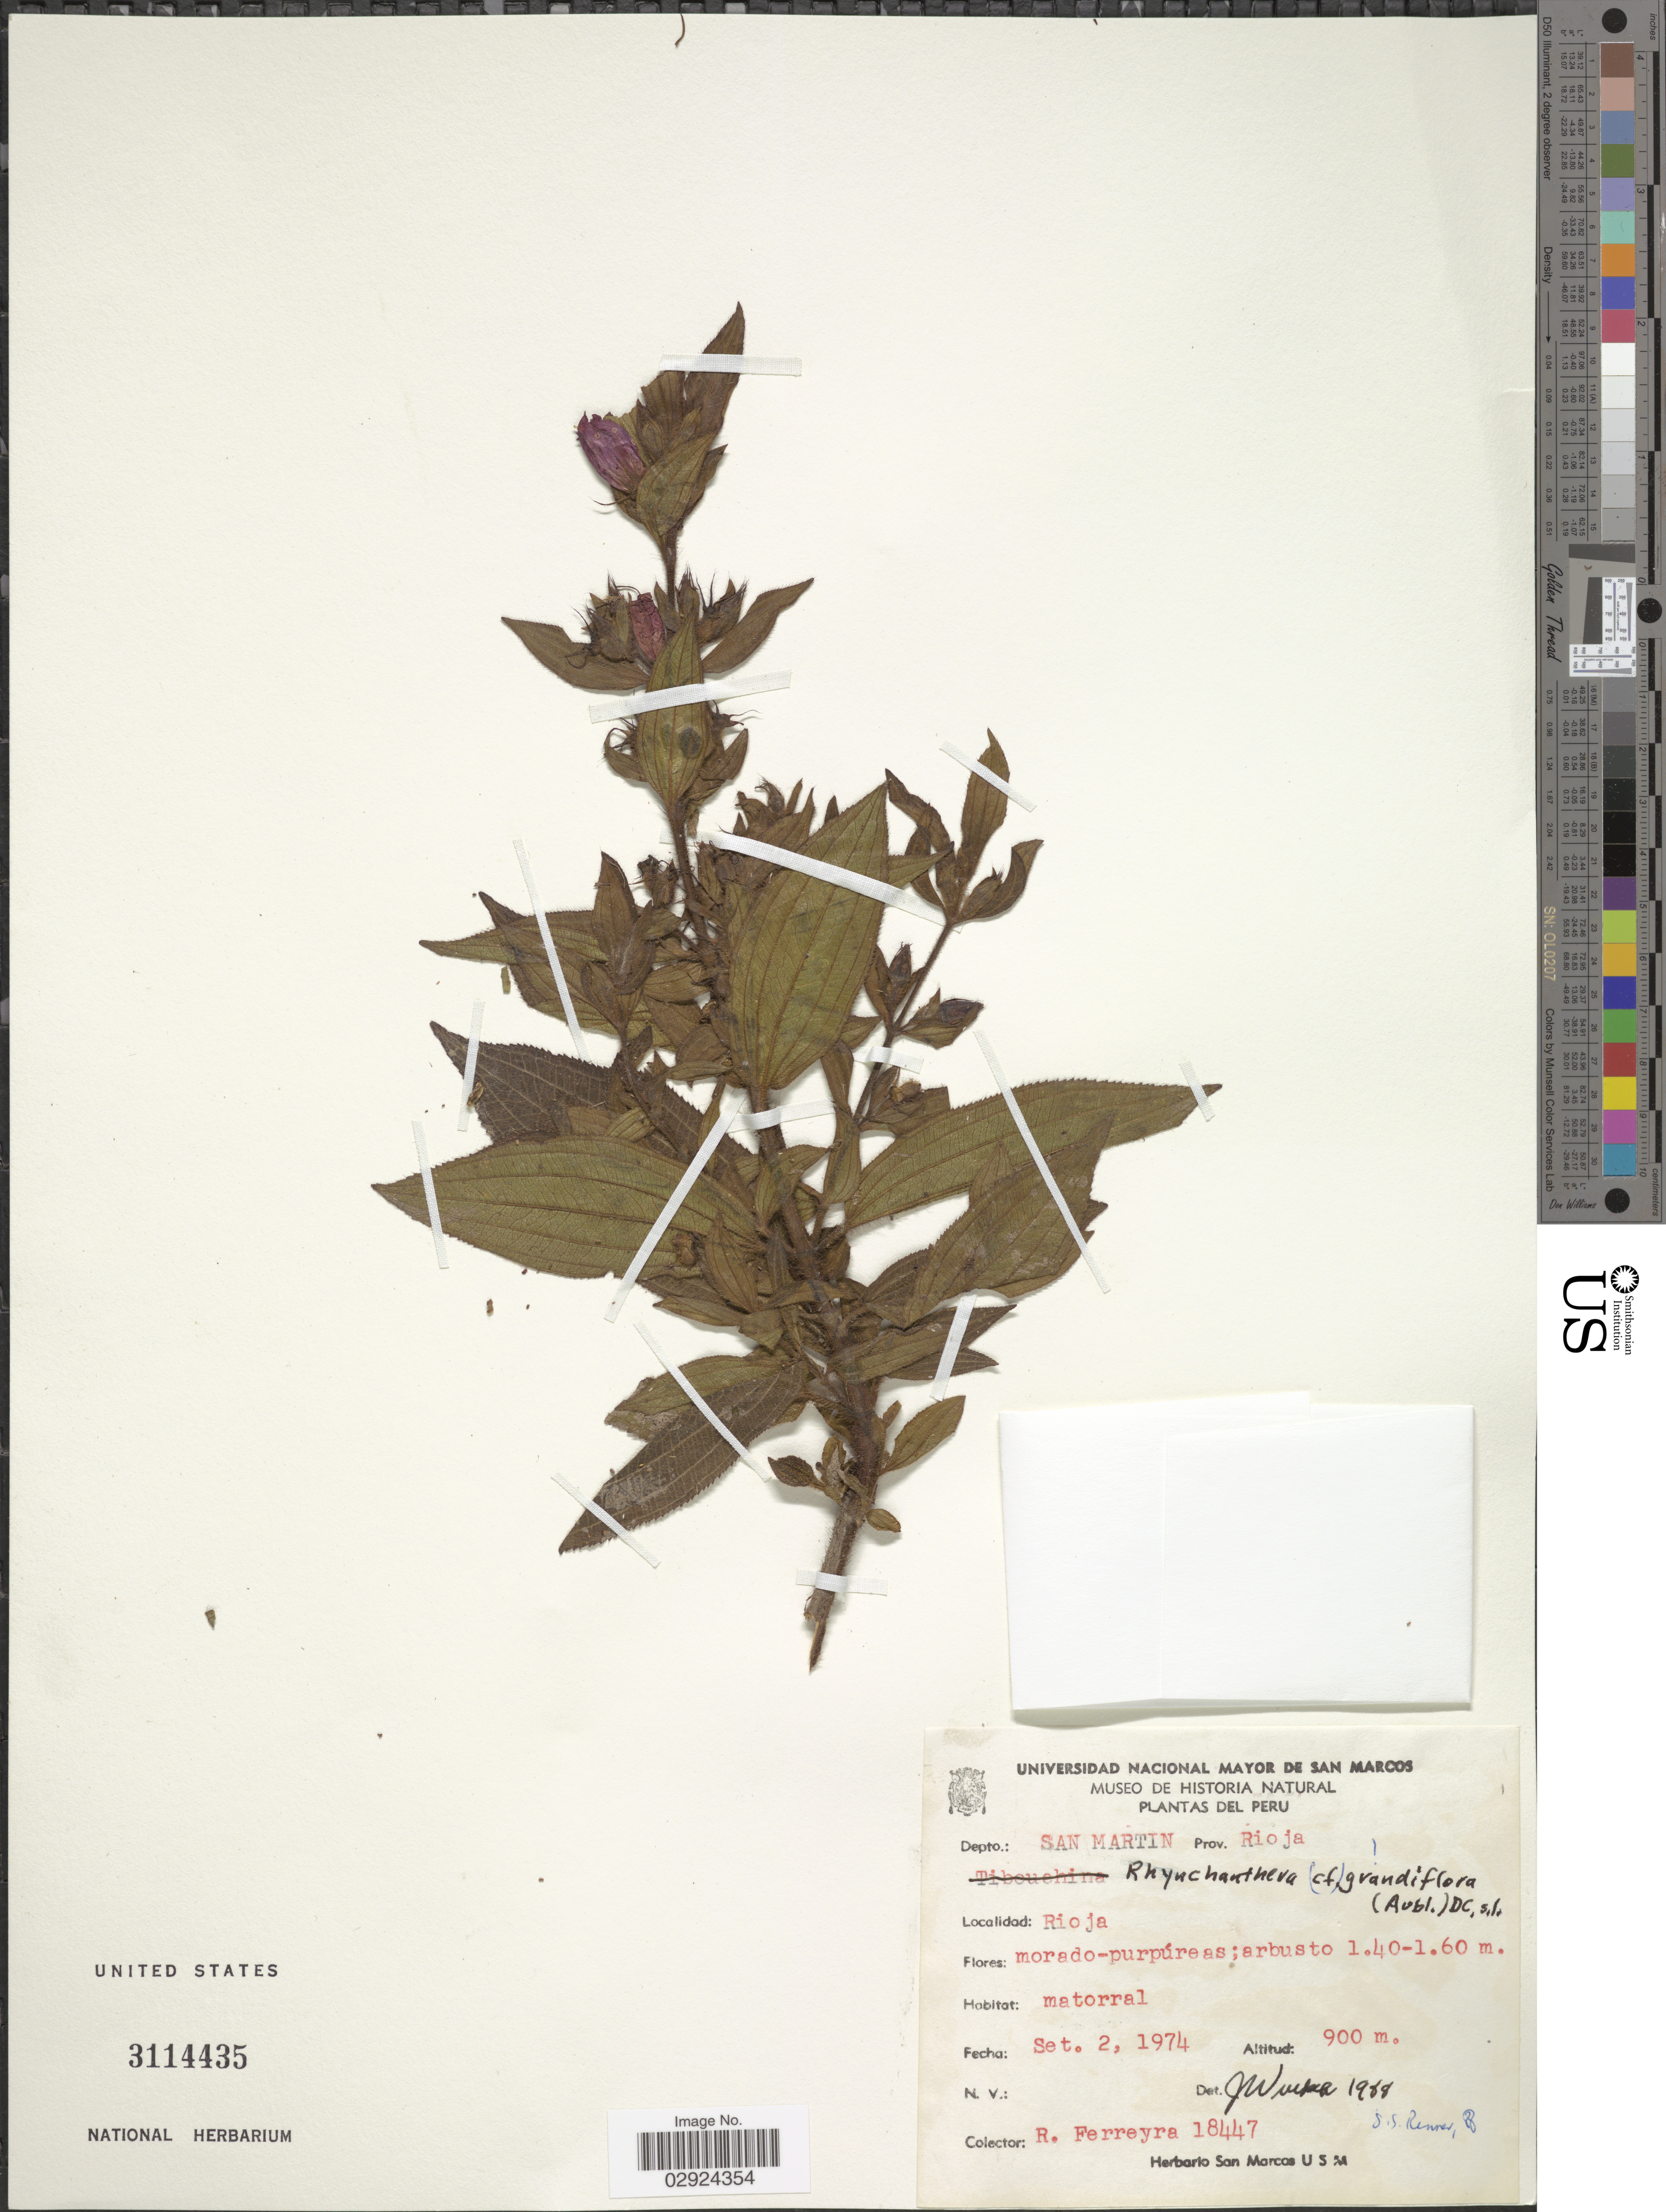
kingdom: Plantae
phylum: Tracheophyta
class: Magnoliopsida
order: Myrtales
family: Melastomataceae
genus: Rhynchanthera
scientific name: Rhynchanthera grandiflora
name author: (Aubl.) DC.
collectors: R. A. Ferreyra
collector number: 18447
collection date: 1974-09-02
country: Peru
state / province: San Martín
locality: Depto.: San Martin, Prov. Rioja, Rioja.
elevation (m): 900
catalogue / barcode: US 3114435